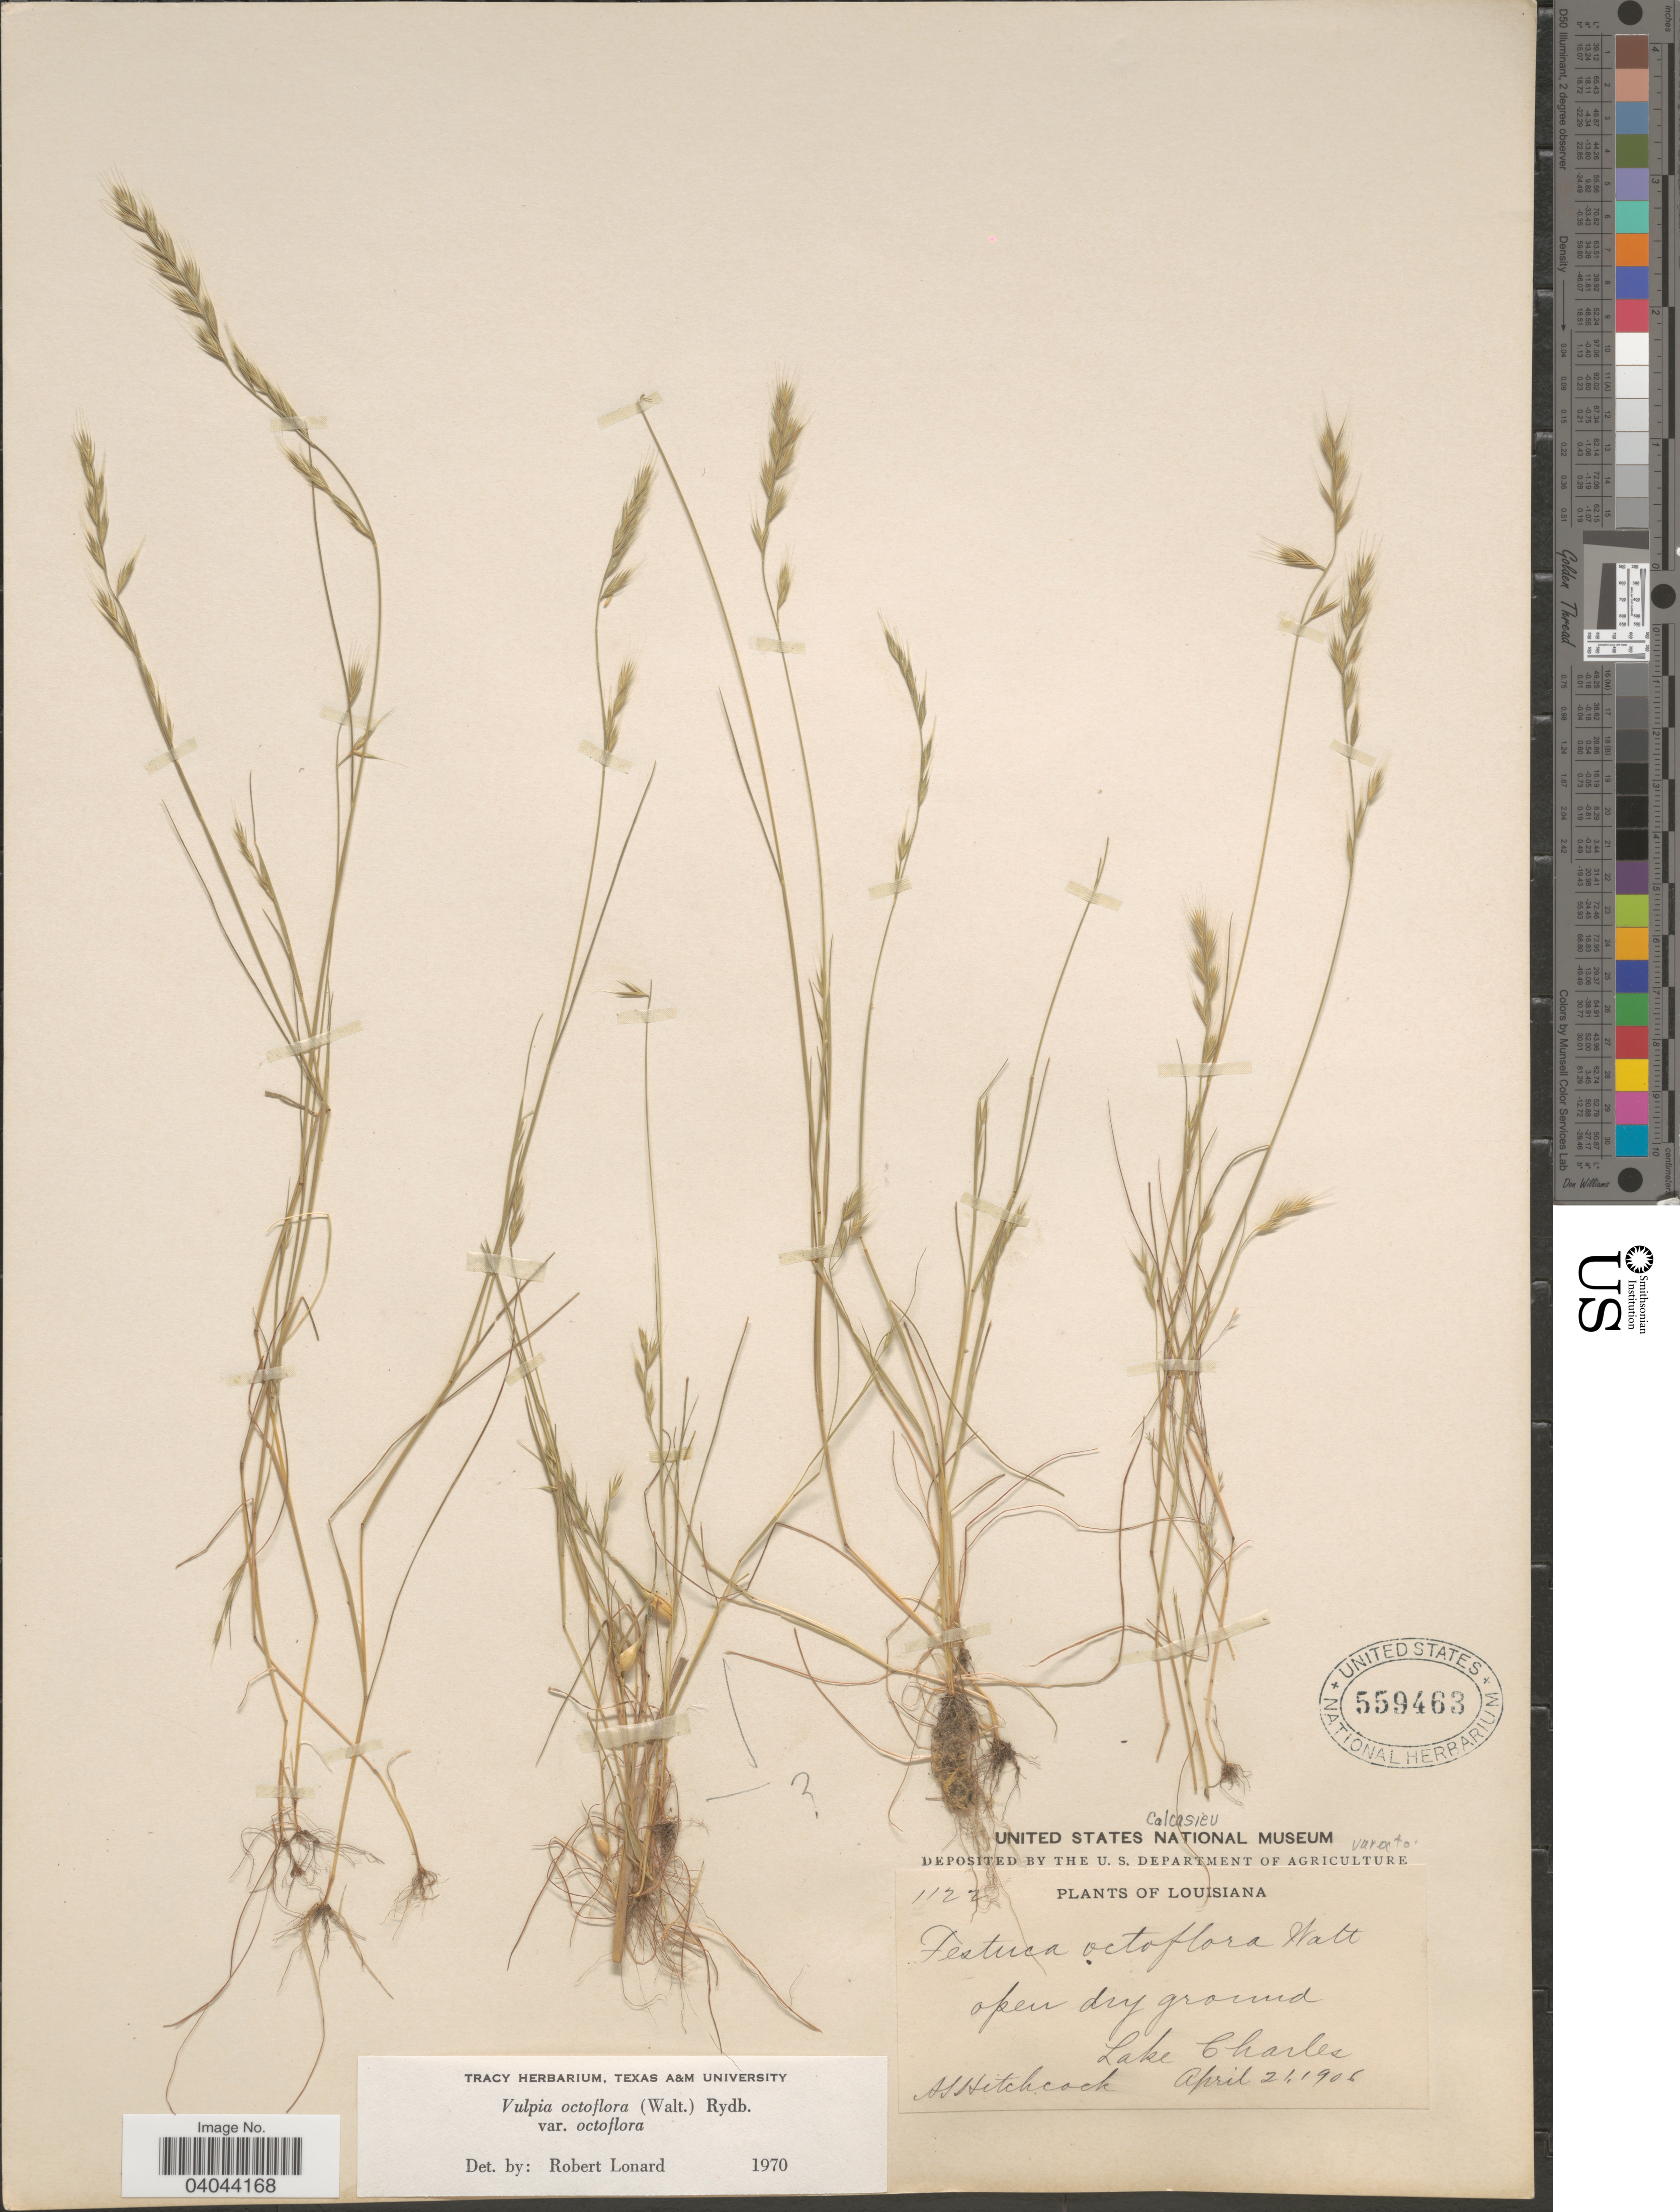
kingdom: Plantae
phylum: Tracheophyta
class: Liliopsida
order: Poales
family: Poaceae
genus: Festuca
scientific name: Festuca octoflora var. octoflora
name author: Walter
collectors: A. S. Hitchcock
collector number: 1122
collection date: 1906-04-21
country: United States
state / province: Louisiana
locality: Lake Charles.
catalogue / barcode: US 559463